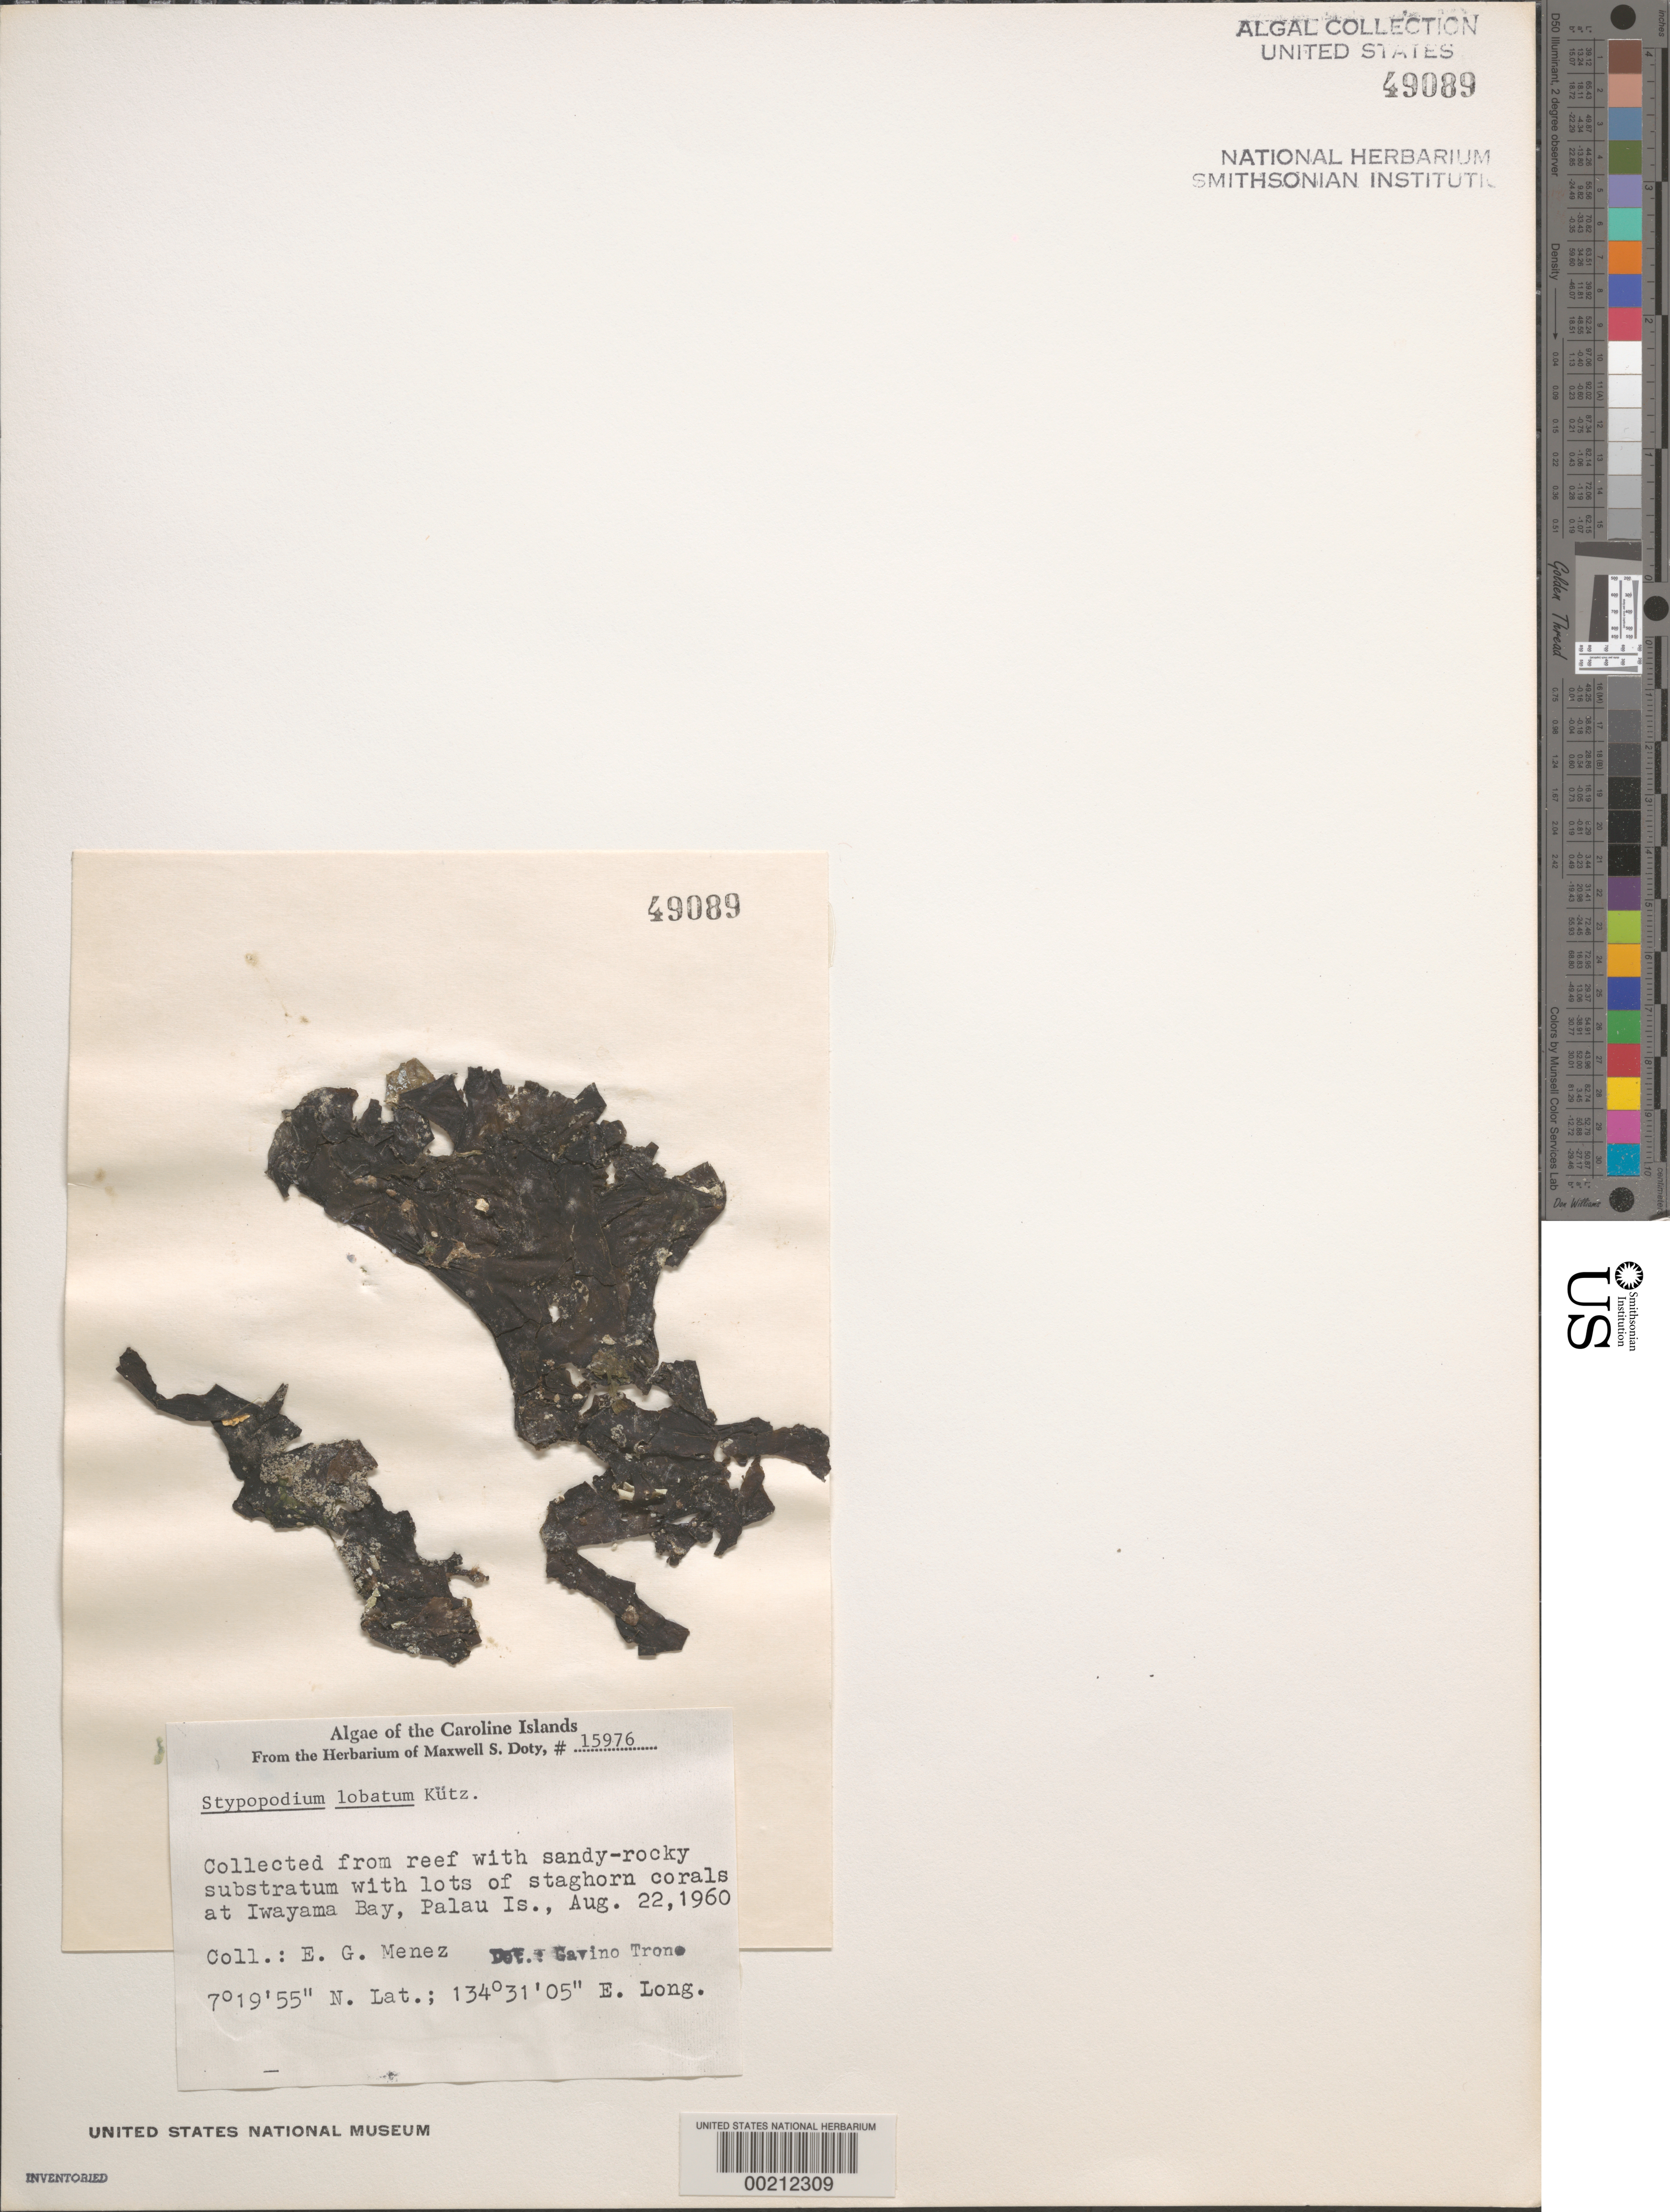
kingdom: Chromista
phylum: Ochrophyta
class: Phaeophyceae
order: Dictyotales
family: Dictyotaceae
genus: Stypopodium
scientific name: Stypopodium zonale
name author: (J.V.Lamouroux) Papenf.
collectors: Meñez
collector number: MSD 15976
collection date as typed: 22 Aug 1960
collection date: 1960-08-22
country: Palau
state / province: Koror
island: Oreor (Koror)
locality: Iwayama Bay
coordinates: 7 19' 55" N, 134 31' 05" E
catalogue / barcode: US 49089